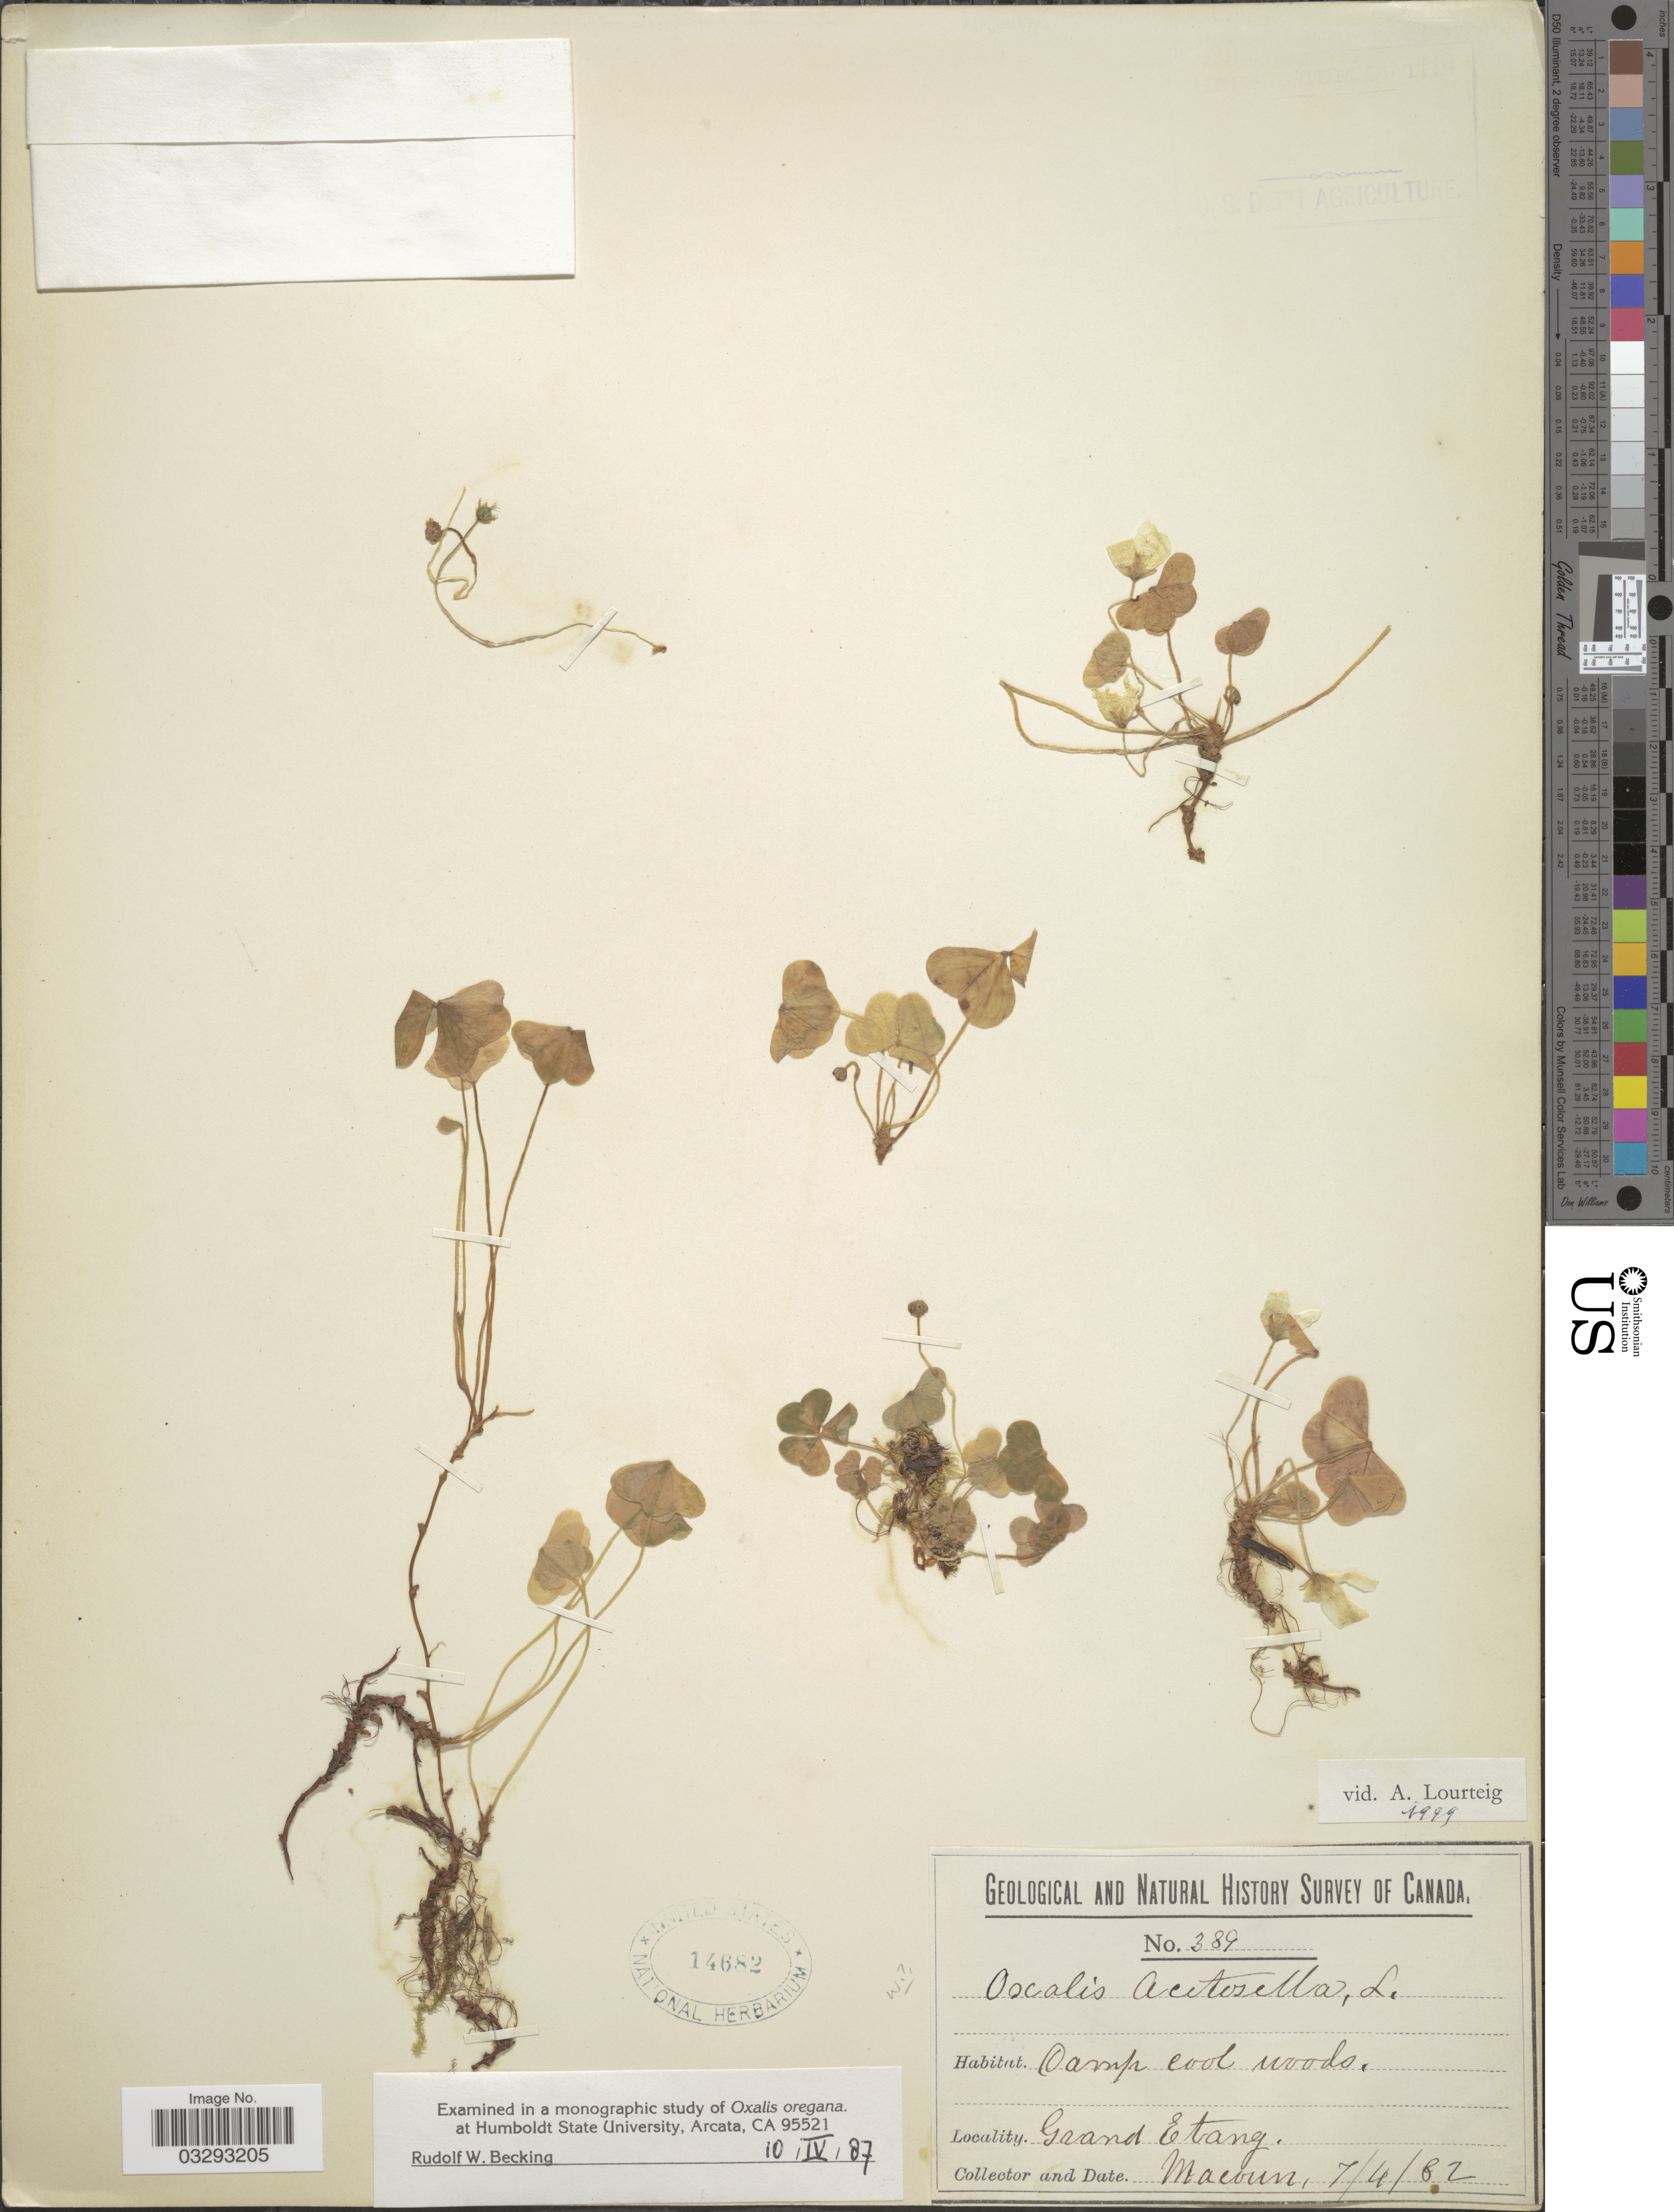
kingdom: Plantae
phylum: Tracheophyta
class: Magnoliopsida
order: Oxalidales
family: Oxalidaceae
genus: Oxalis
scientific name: Oxalis acetosella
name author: L.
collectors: -- Macoun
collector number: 389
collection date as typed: Transcribed d/m/y: 7/4/82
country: Canada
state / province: Nova Scotia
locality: Grand Etang.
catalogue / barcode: US 14682